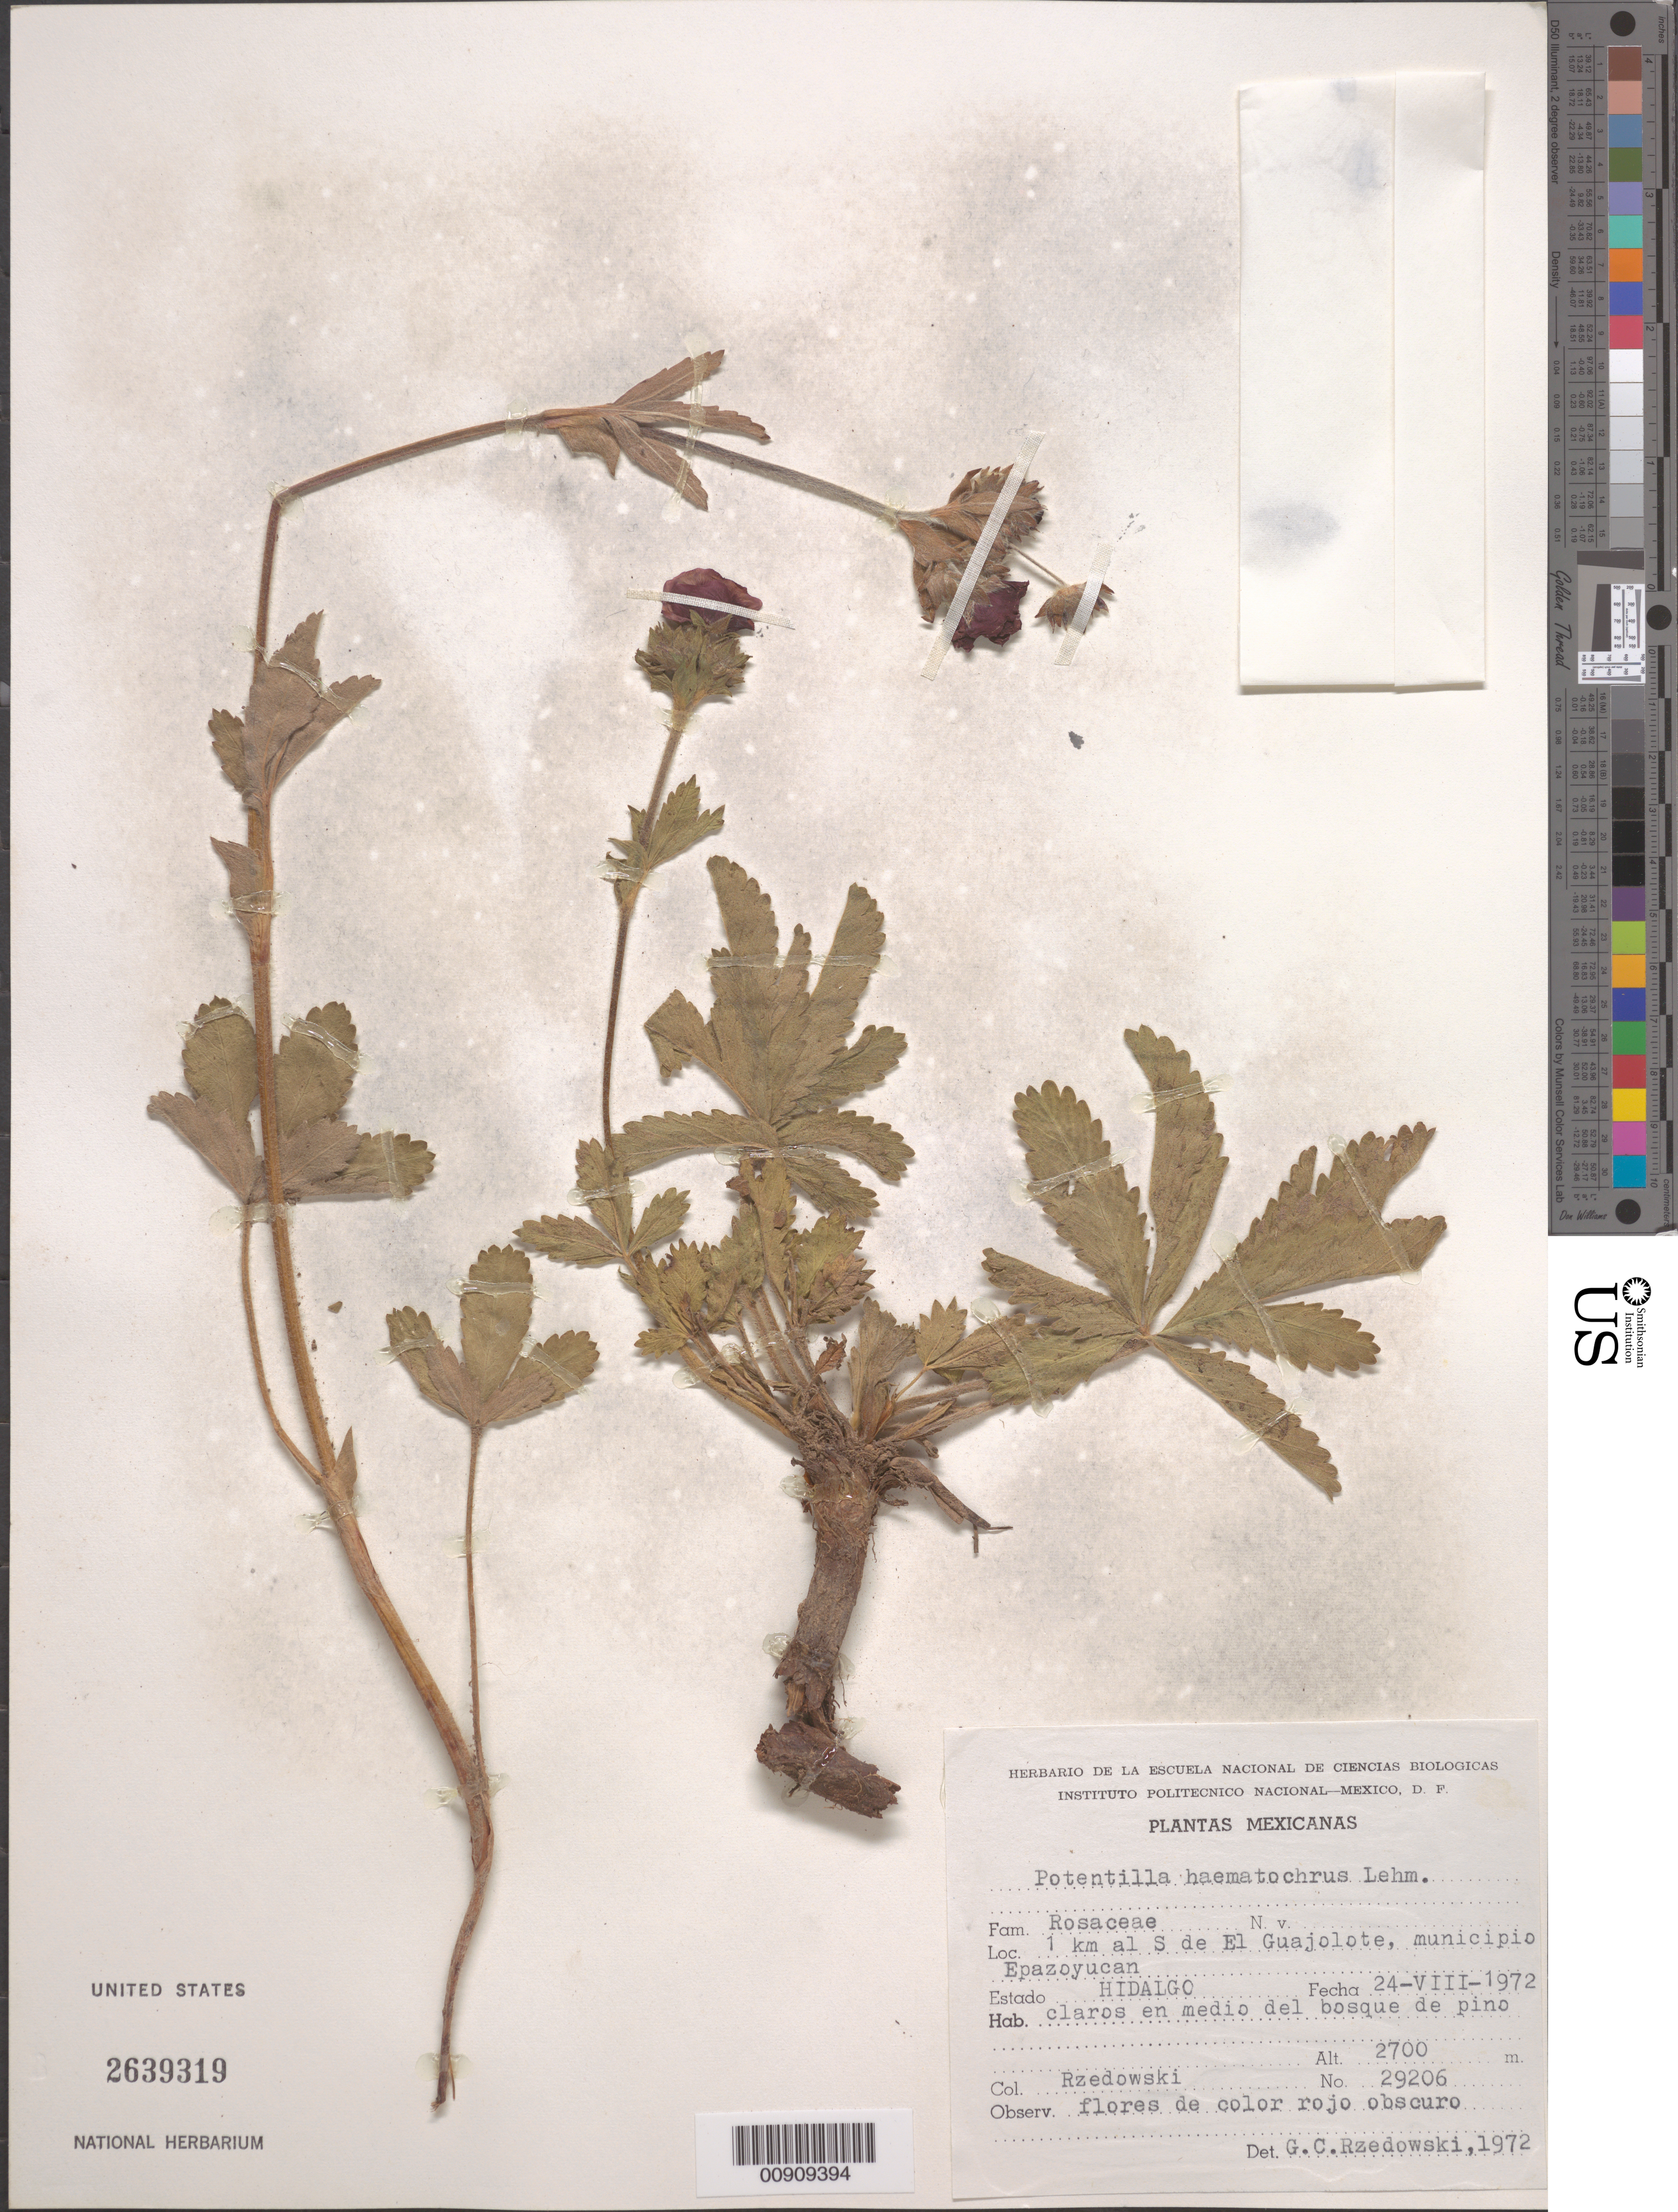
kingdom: Plantae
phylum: Tracheophyta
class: Magnoliopsida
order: Rosales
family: Rosaceae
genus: Potentilla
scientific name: Potentilla haematochrous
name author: Lehm.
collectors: J. Rzedowski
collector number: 29206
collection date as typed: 24 Aug 1972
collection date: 1972-08-24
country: Mexico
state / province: Hidalgo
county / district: Epazoyucan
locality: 1 km al S de El Guajolote, municipio de Epazoyucan, Estado Hidalgo.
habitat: Claros en medio de bosque de pino.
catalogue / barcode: US 2639319